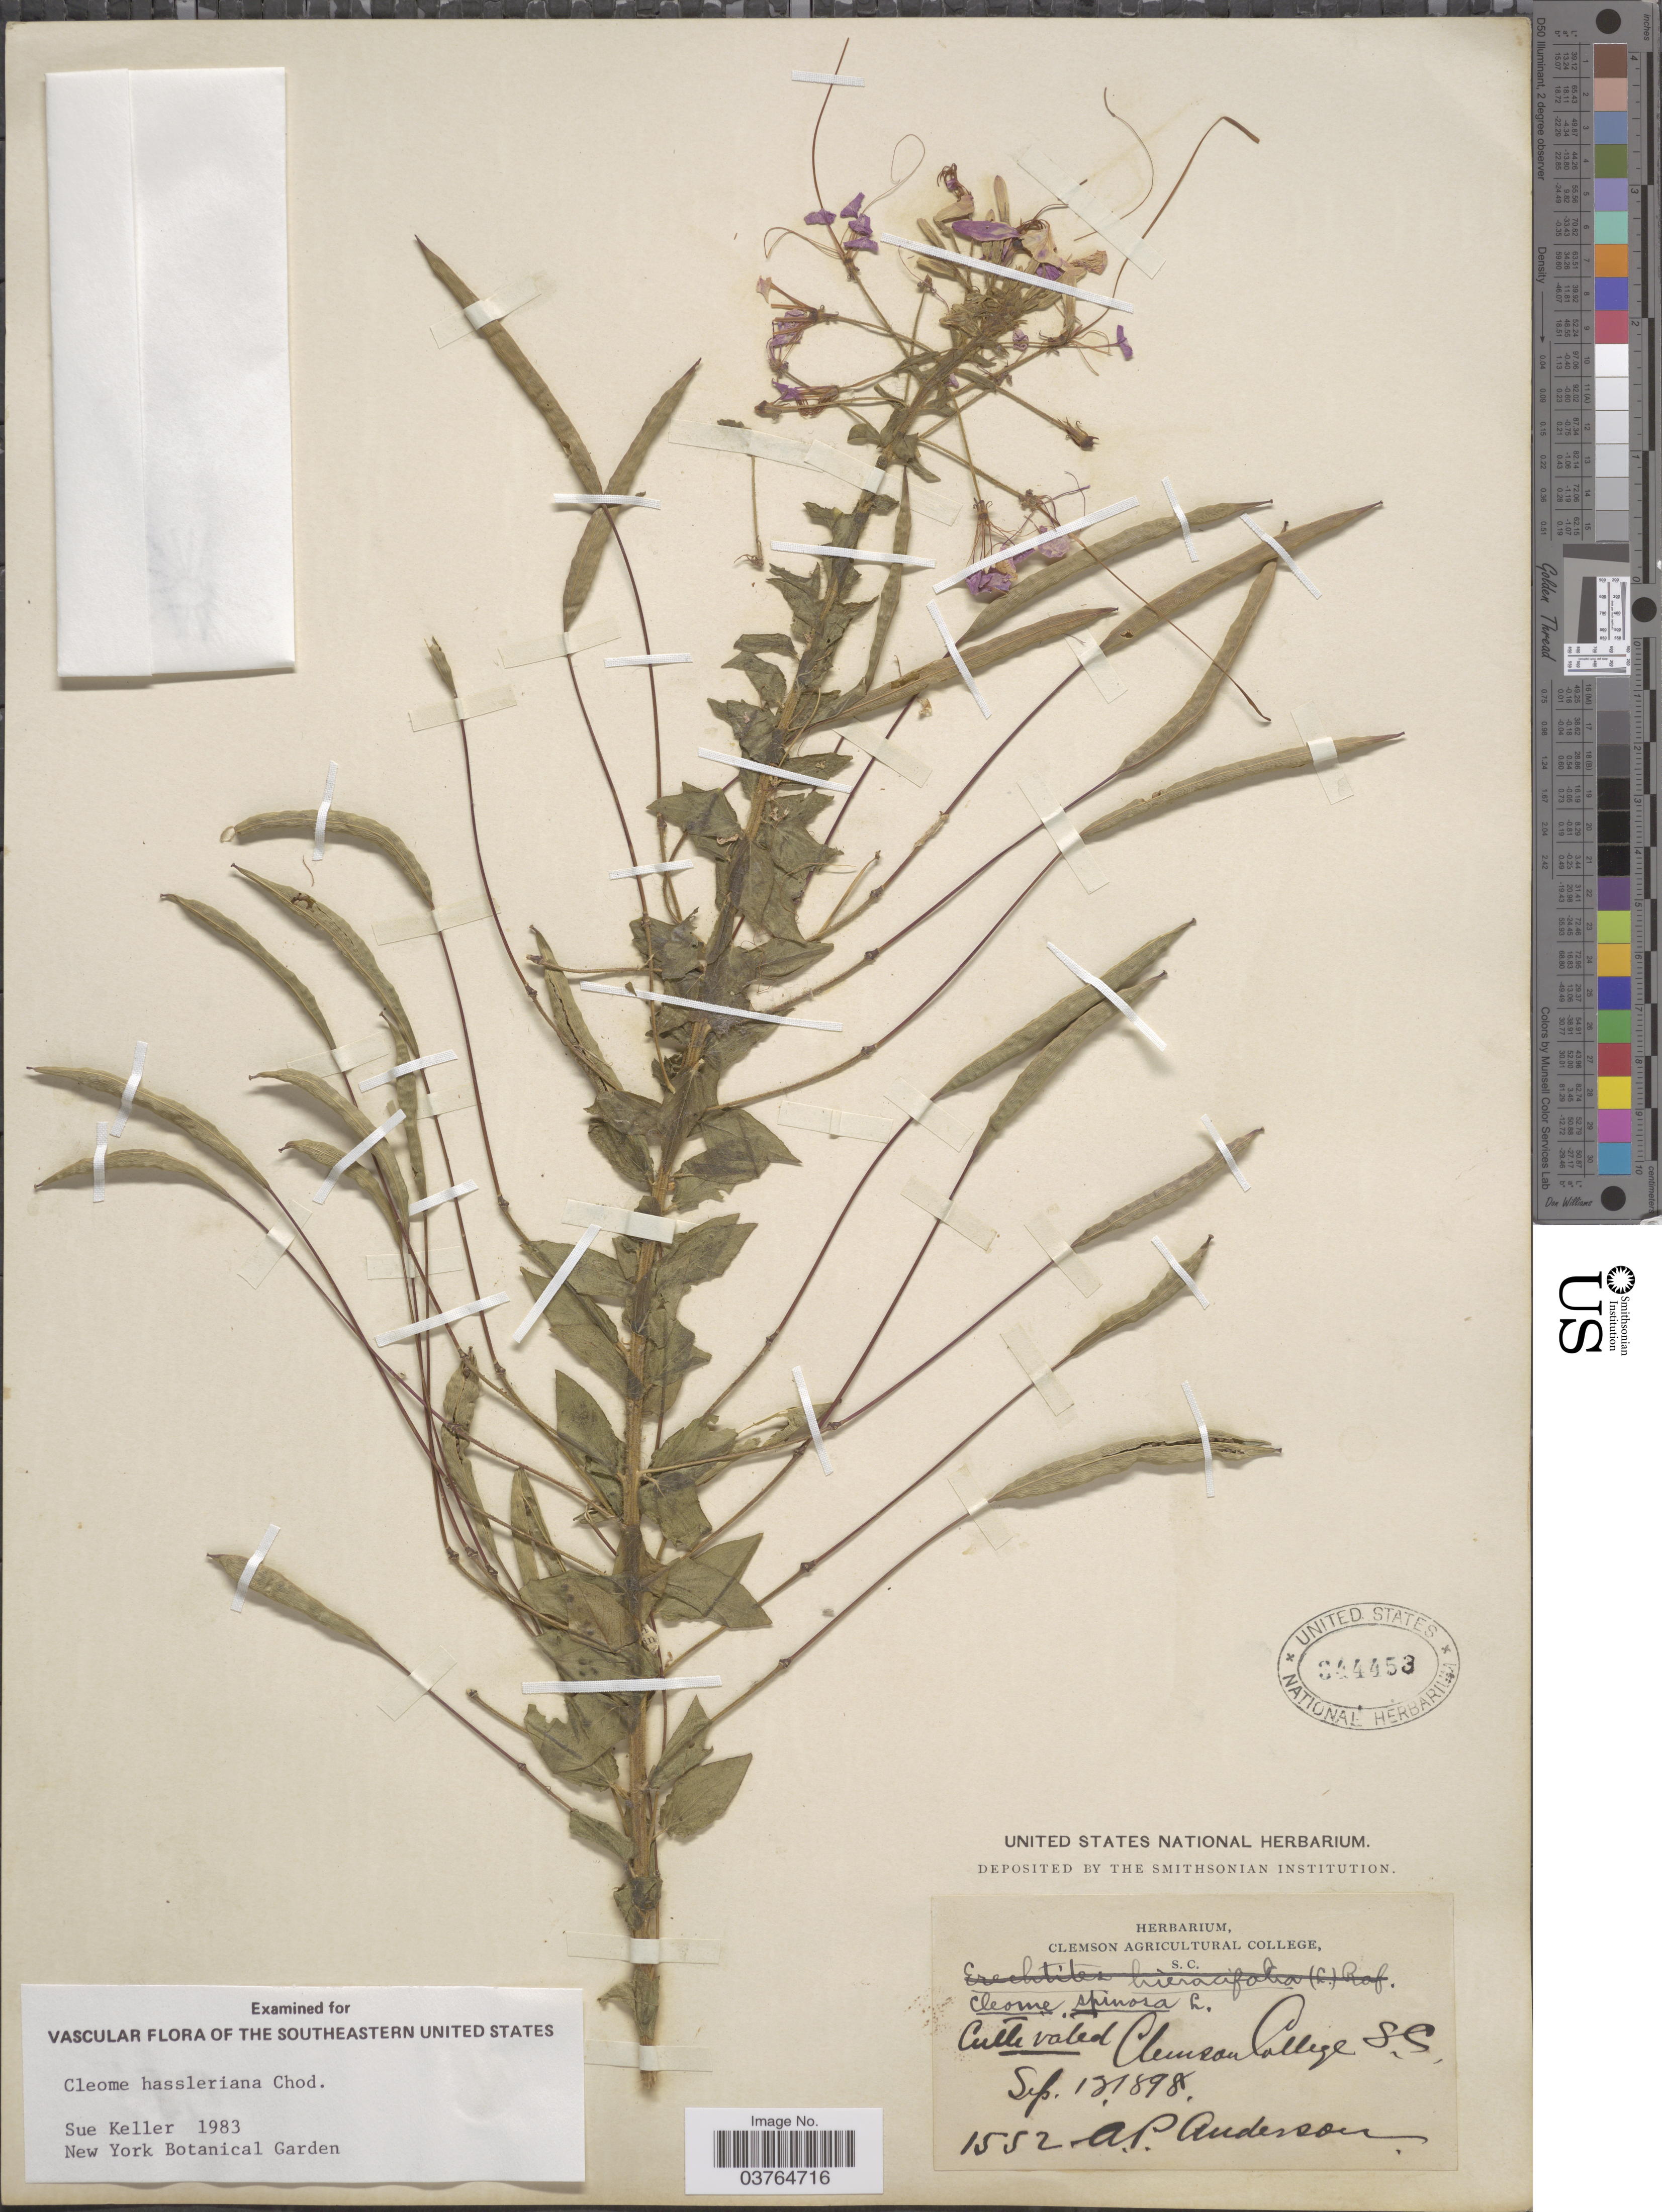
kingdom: Plantae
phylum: Tracheophyta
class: Magnoliopsida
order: Brassicales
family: Cleomaceae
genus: Tarenaya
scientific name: Tarenaya houtteana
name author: (Schltdl.) Soares Neto & Roalson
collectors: A. P. Anderson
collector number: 1552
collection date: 1898-09-12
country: United States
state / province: South Carolina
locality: Clemson College.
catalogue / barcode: US 344453